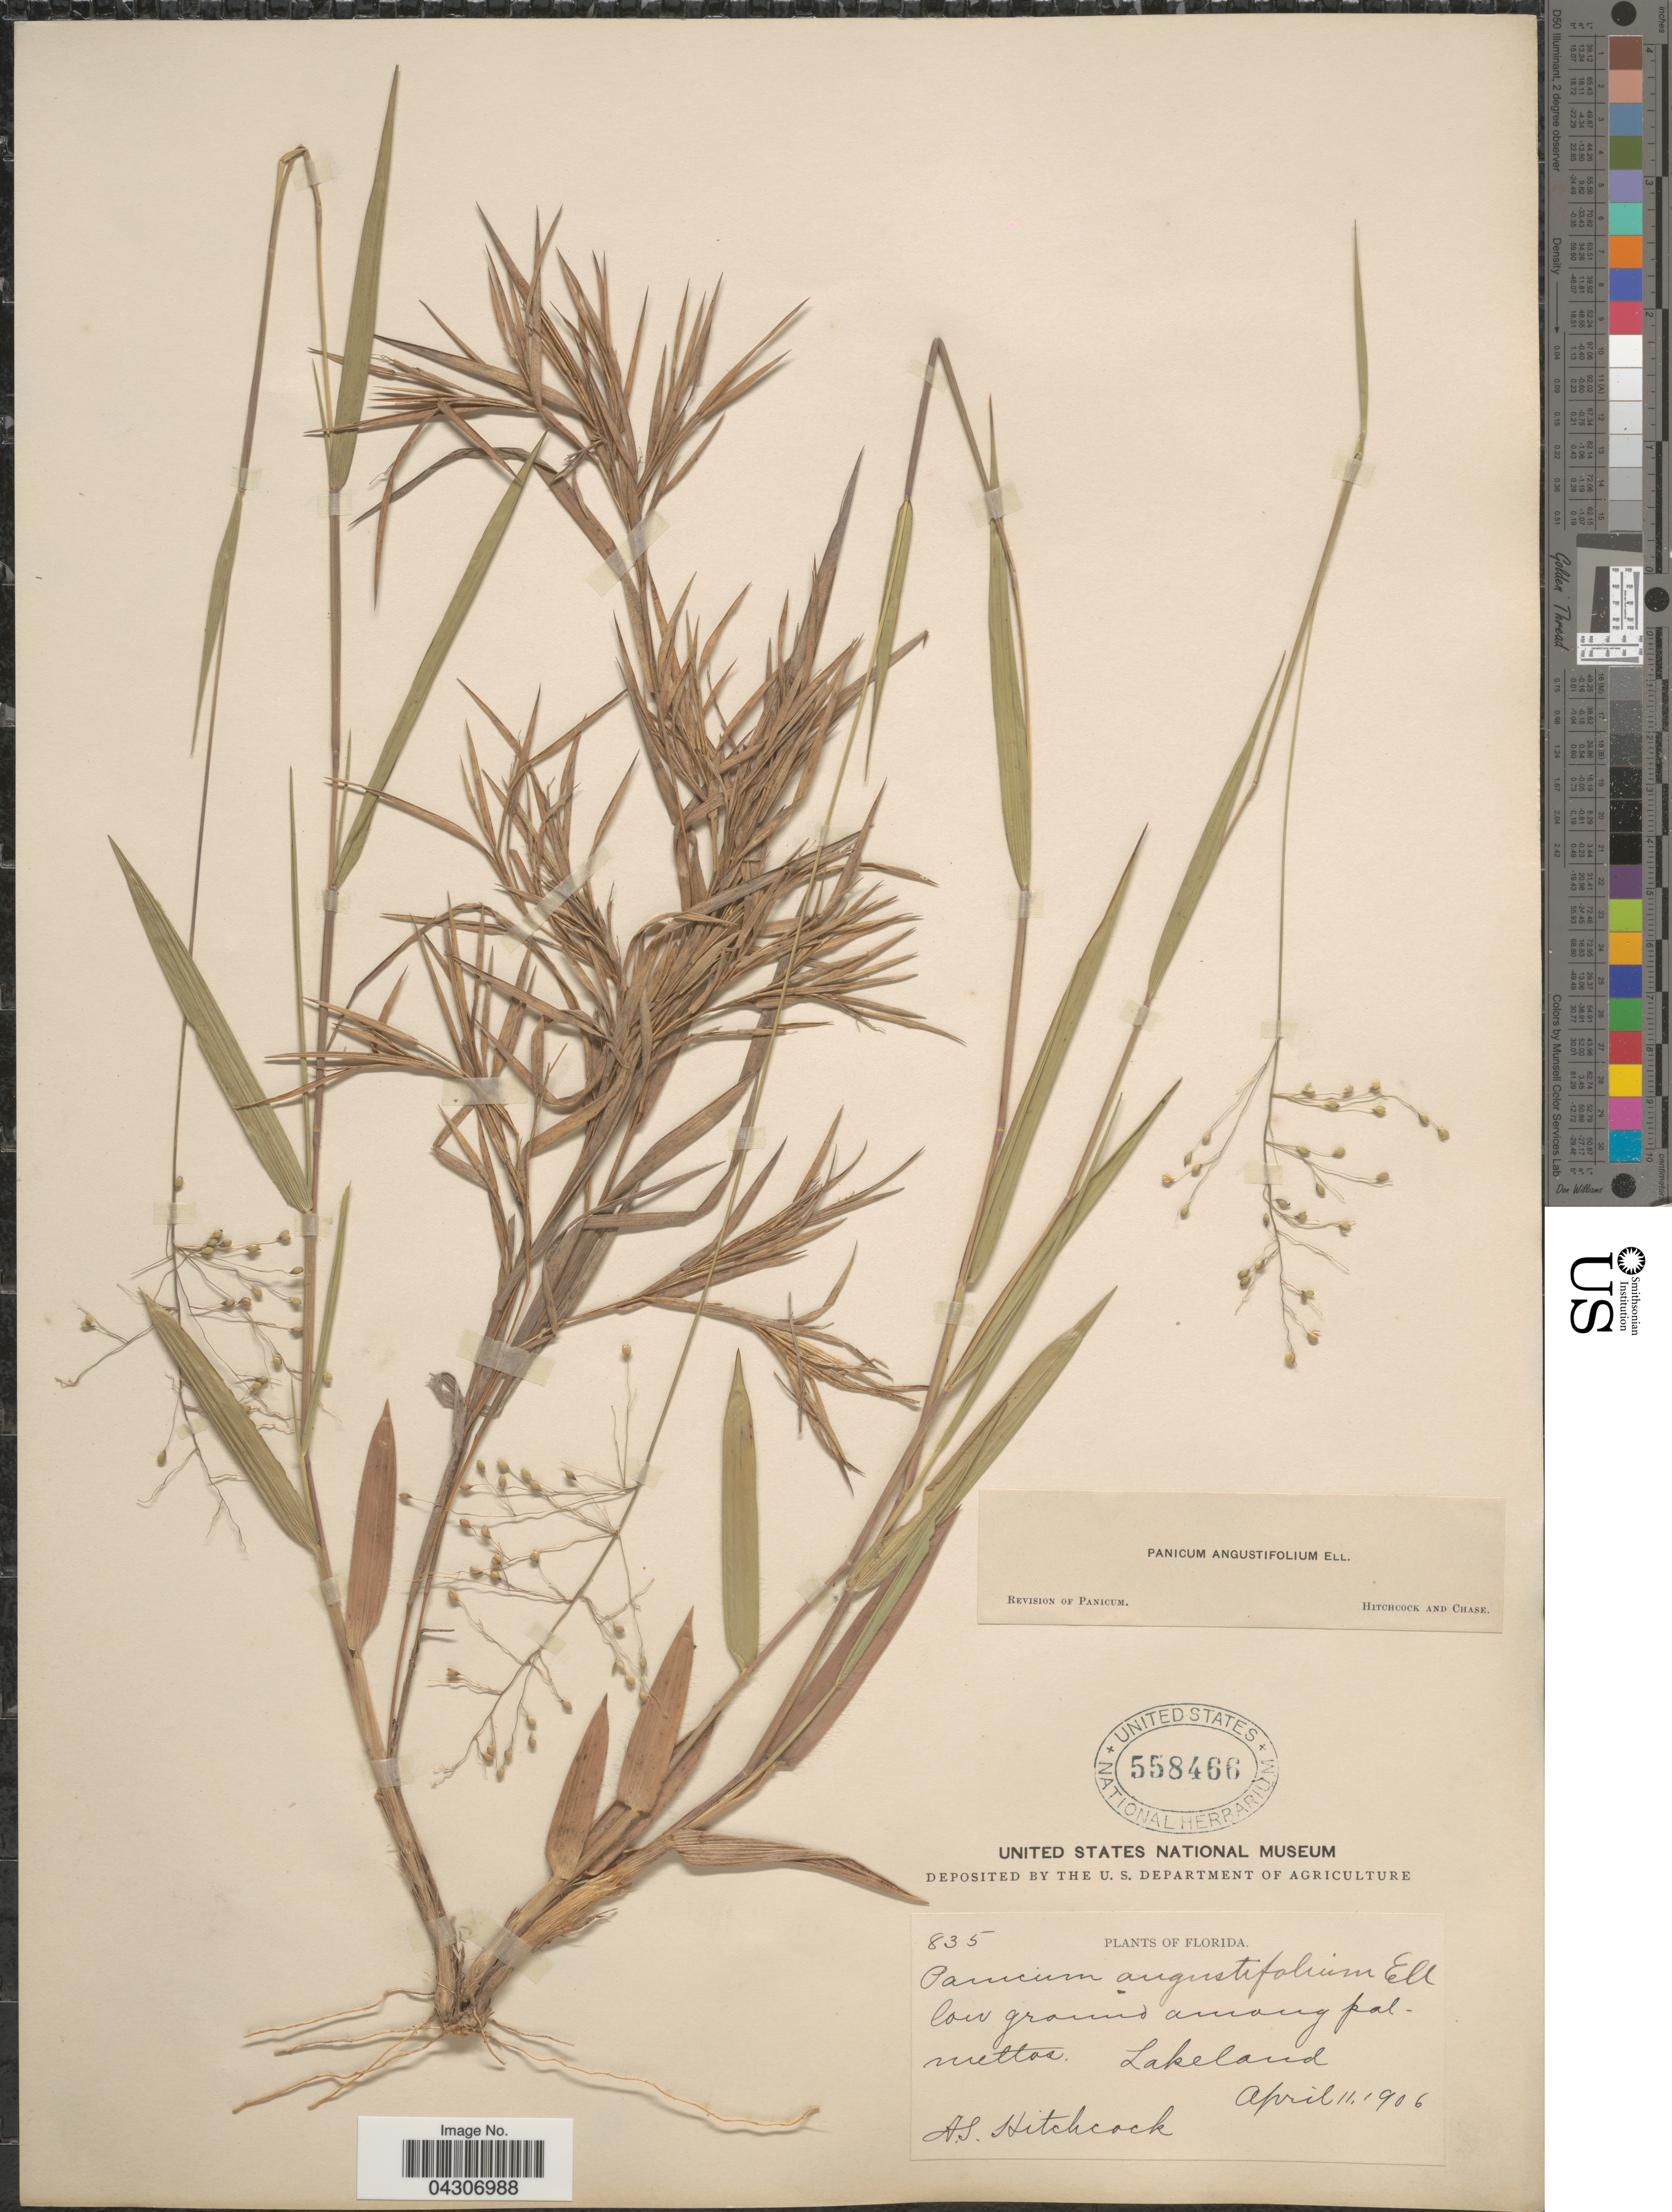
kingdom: Plantae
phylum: Tracheophyta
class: Liliopsida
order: Poales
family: Poaceae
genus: Dichanthelium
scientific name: Dichanthelium aciculare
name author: (Desv. ex Poir.) Gould & C.A. Clark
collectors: A. S. Hitchcock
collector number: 835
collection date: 1906-04-11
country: United States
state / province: Florida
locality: Lakeland.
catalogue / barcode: US 558466